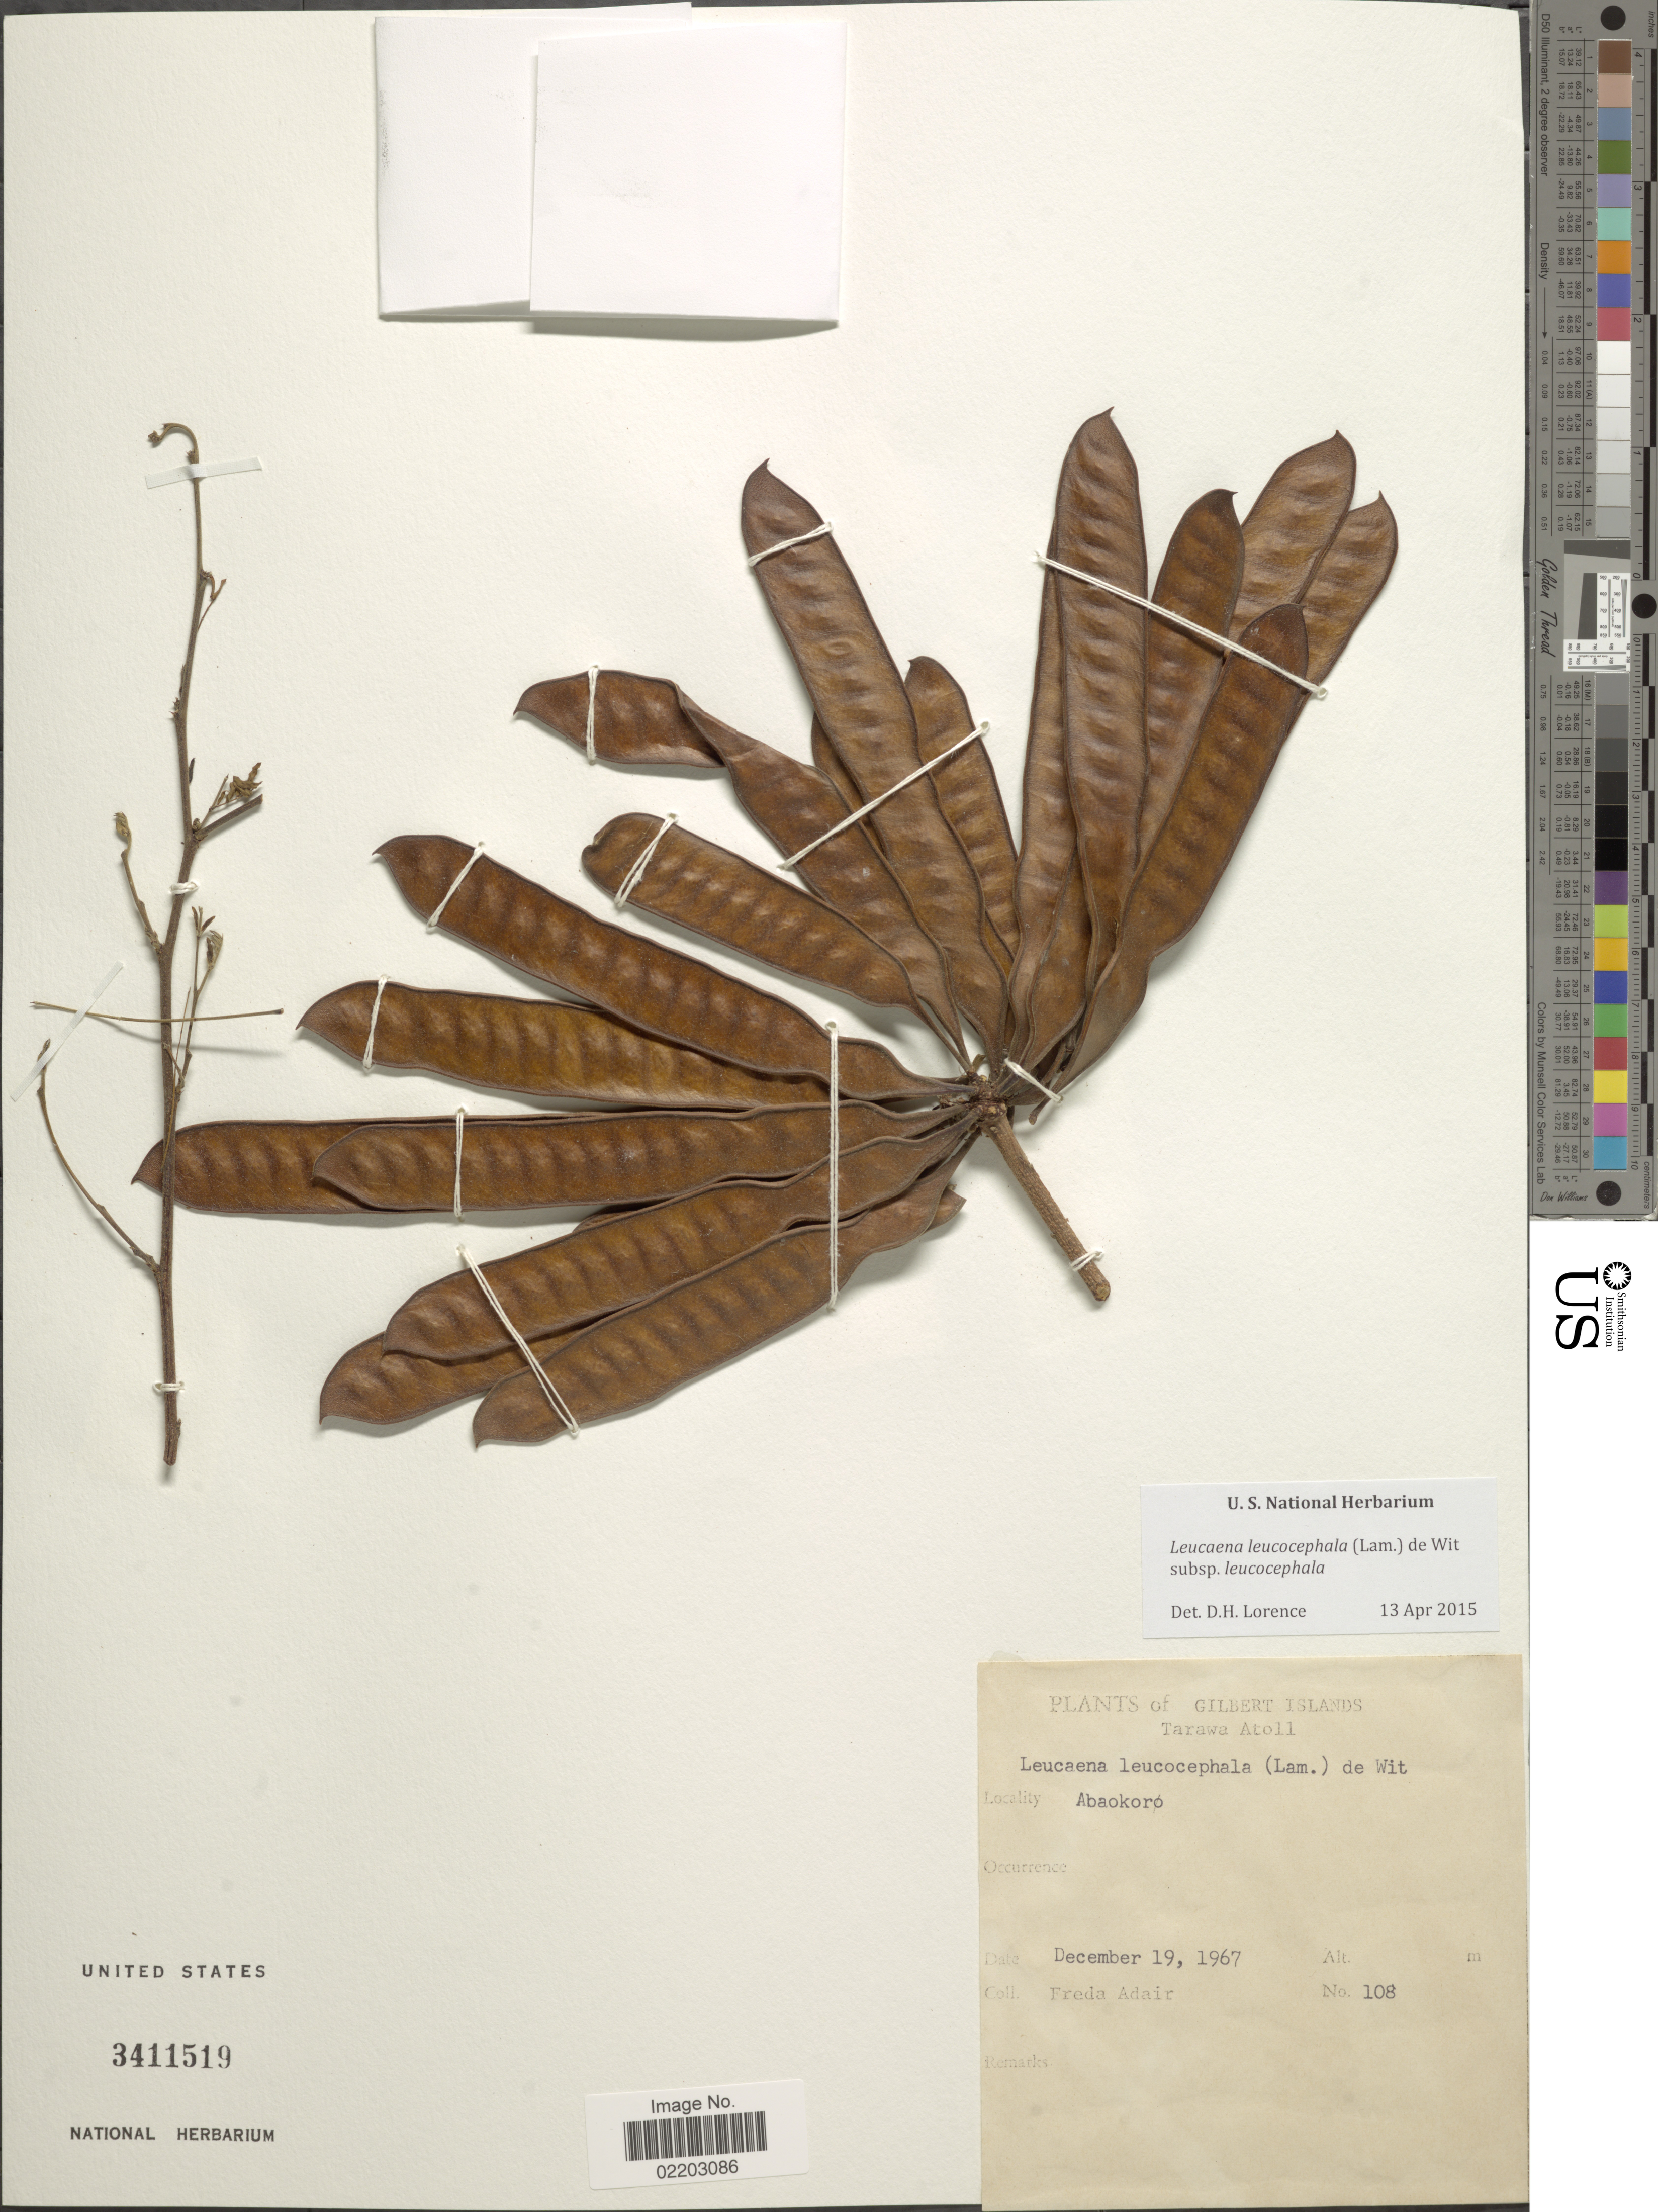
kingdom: Plantae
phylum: Tracheophyta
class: Magnoliopsida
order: Fabales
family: Fabaceae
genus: Leucaena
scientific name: Leucaena leucocephala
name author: (Lam.) de Wit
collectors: F. Adair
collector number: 108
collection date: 1967-12-19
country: Kiribati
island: Tarawa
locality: Gilbert Islands, Tarawa Atoll. Abaokoro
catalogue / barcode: US 3411519